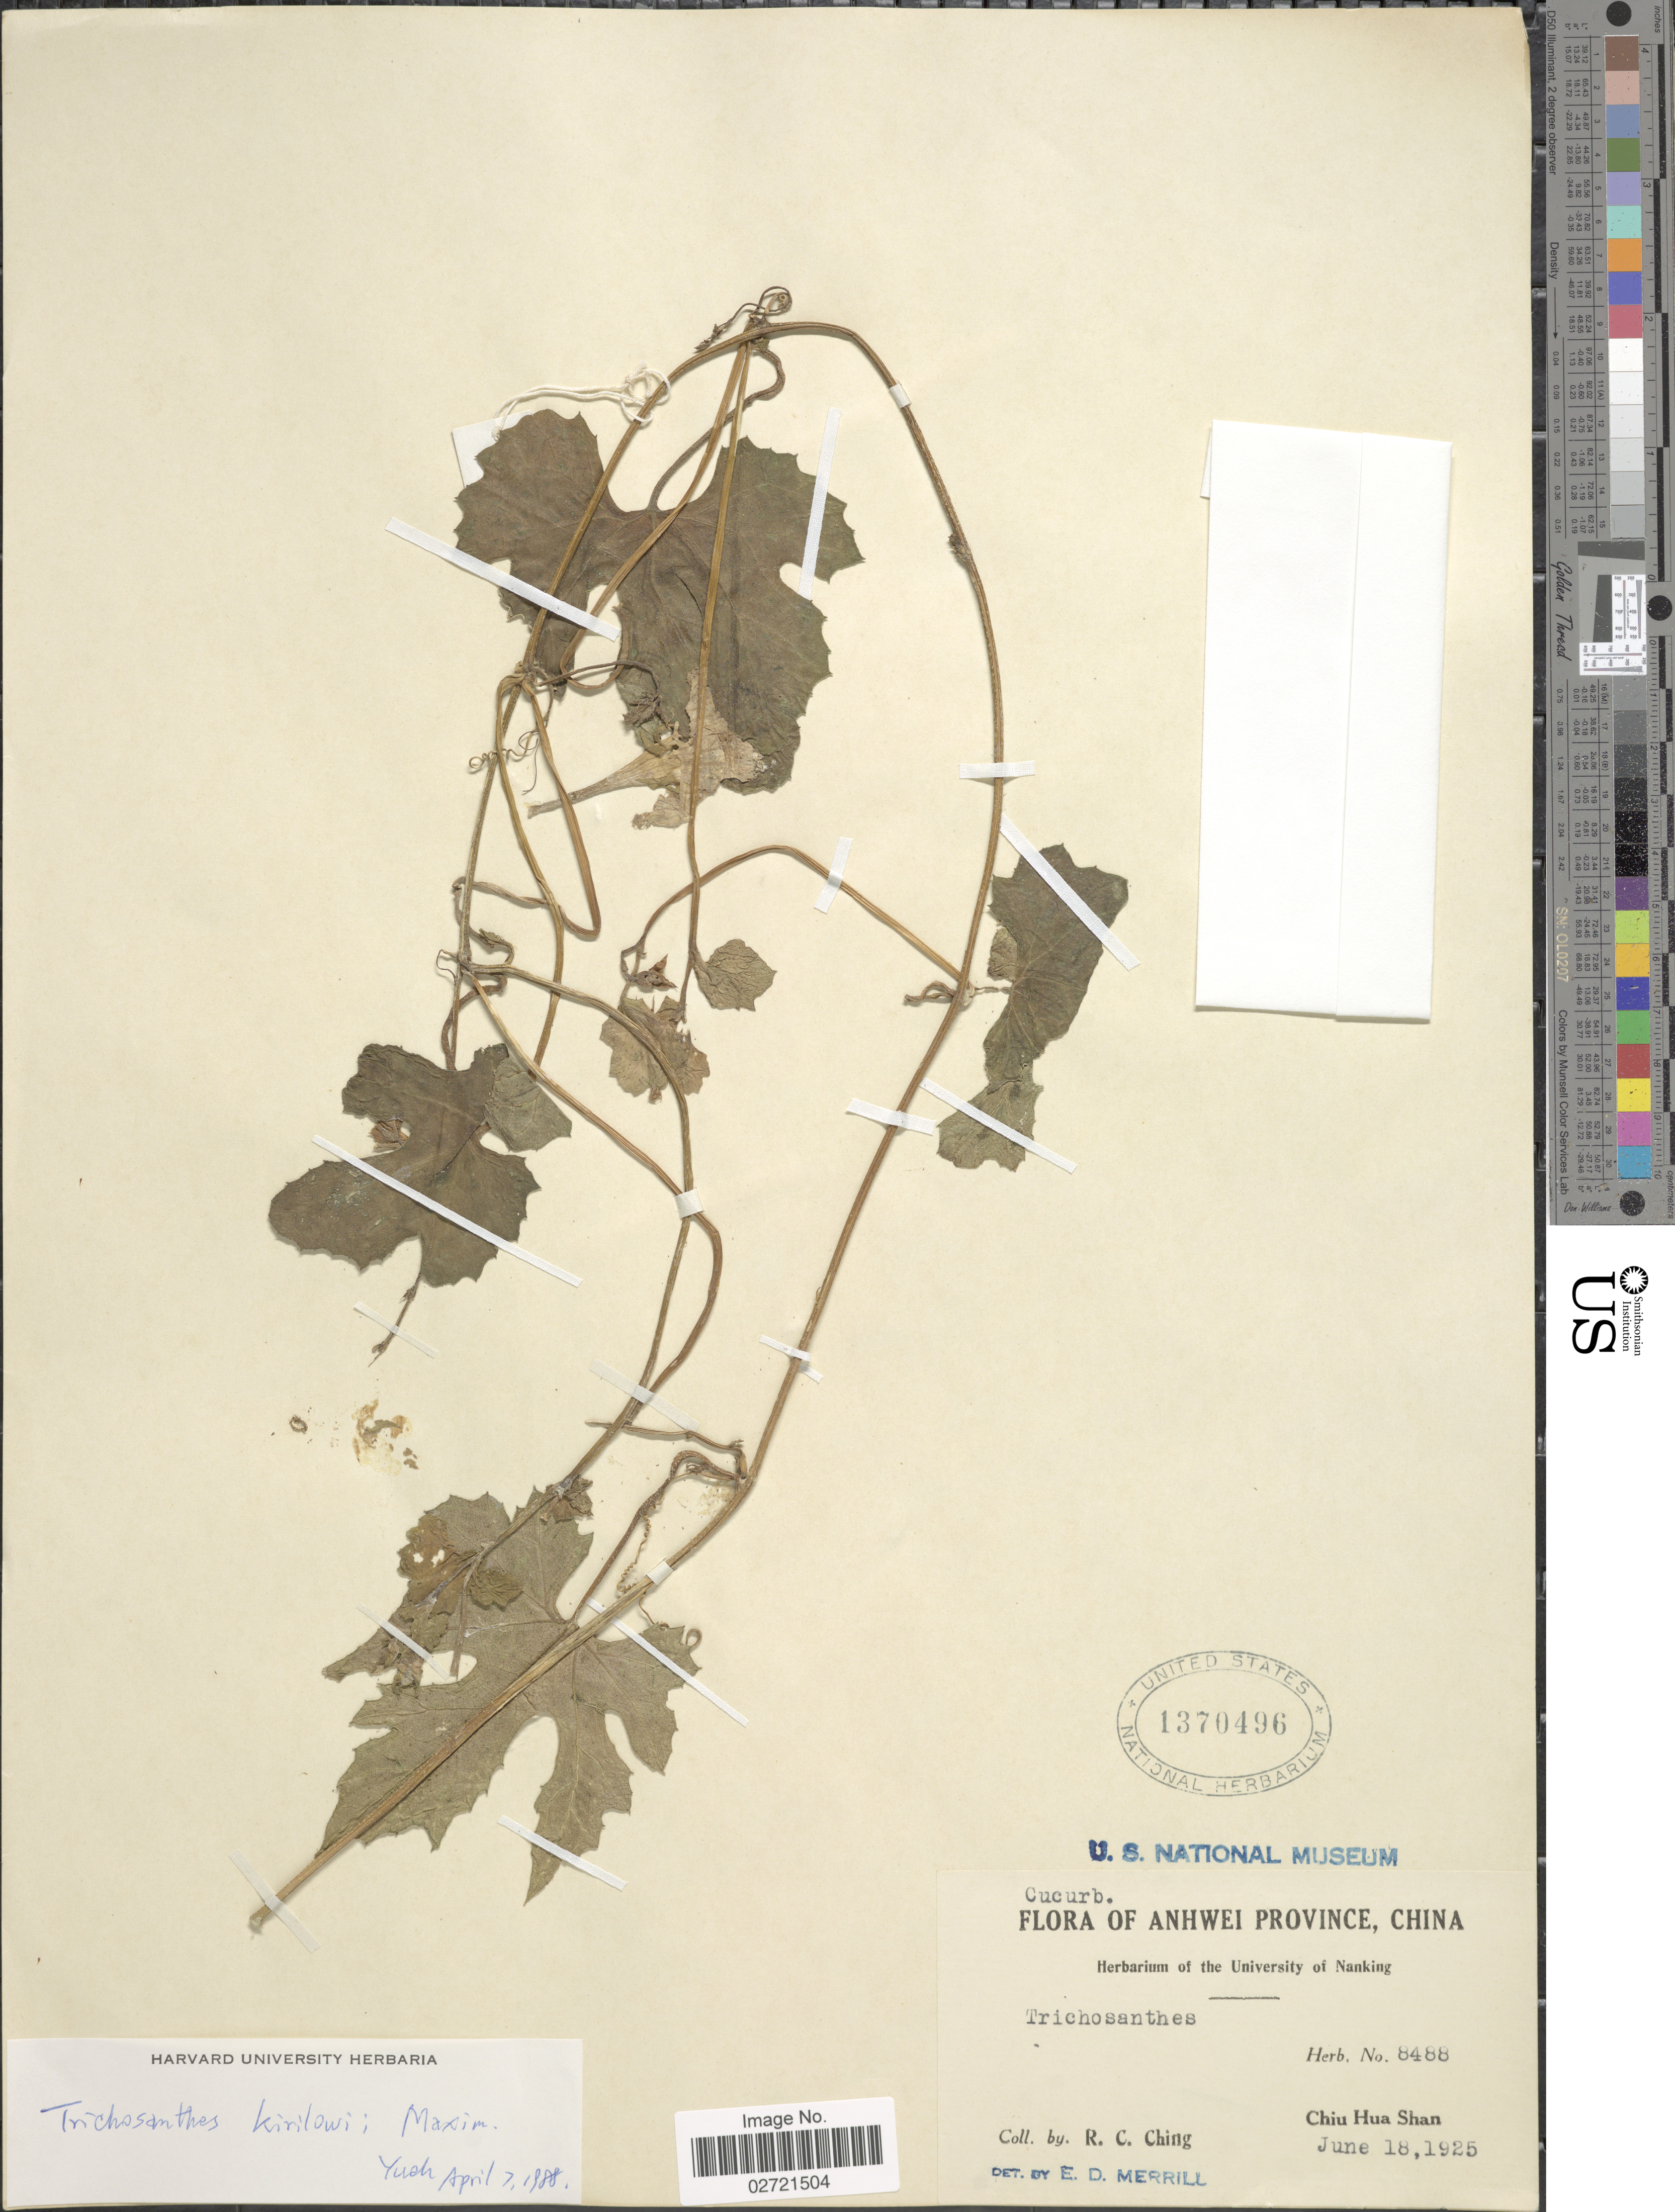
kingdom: Plantae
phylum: Tracheophyta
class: Magnoliopsida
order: Cucurbitales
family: Cucurbitaceae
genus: Trichosanthes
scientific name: Trichosanthes kirilowii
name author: Maxim.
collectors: R. C. Ching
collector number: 8488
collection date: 1925-06-18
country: China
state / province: Anhui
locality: Anhwei Province, China, Chiu Hua Shan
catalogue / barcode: US 1370496